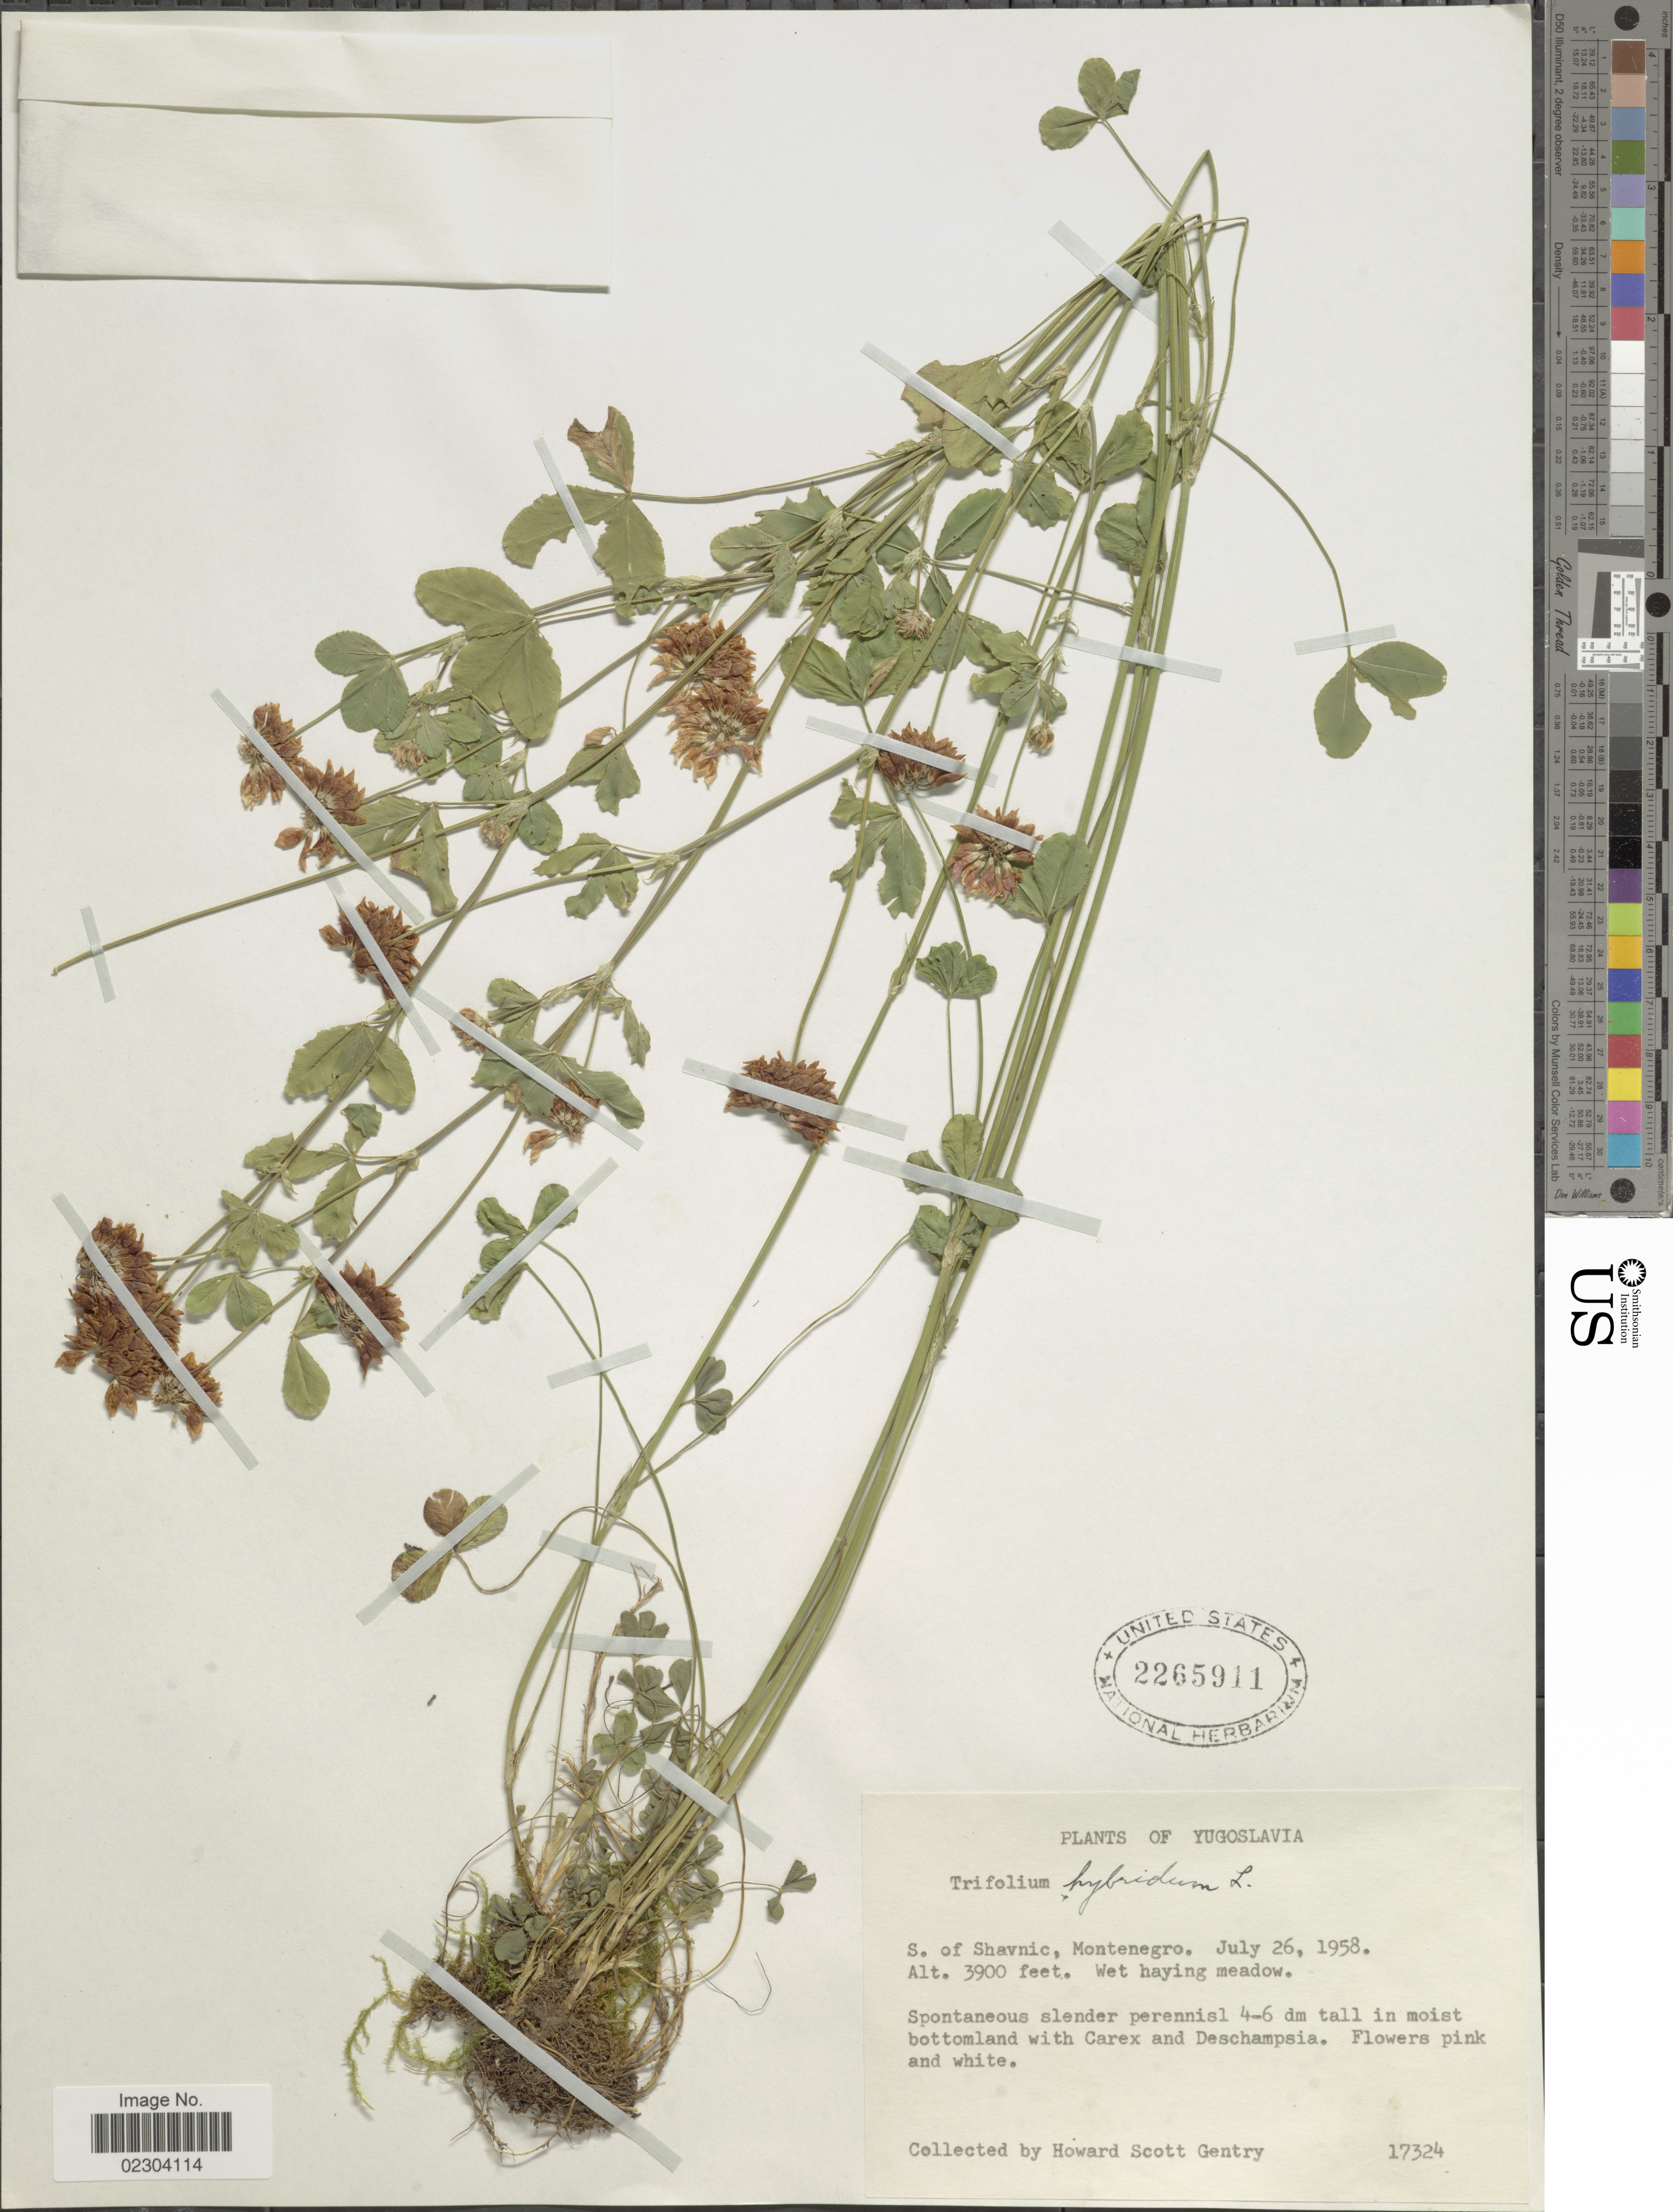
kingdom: Plantae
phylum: Tracheophyta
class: Magnoliopsida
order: Fabales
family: Fabaceae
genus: Trifolium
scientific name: Trifolium hybridum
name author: L.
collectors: H. S. Gentry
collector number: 17324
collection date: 1958-06-26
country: Montenegro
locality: S. of Savnik, Montenegro. Opstina Savnik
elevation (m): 1189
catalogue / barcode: US 2265911